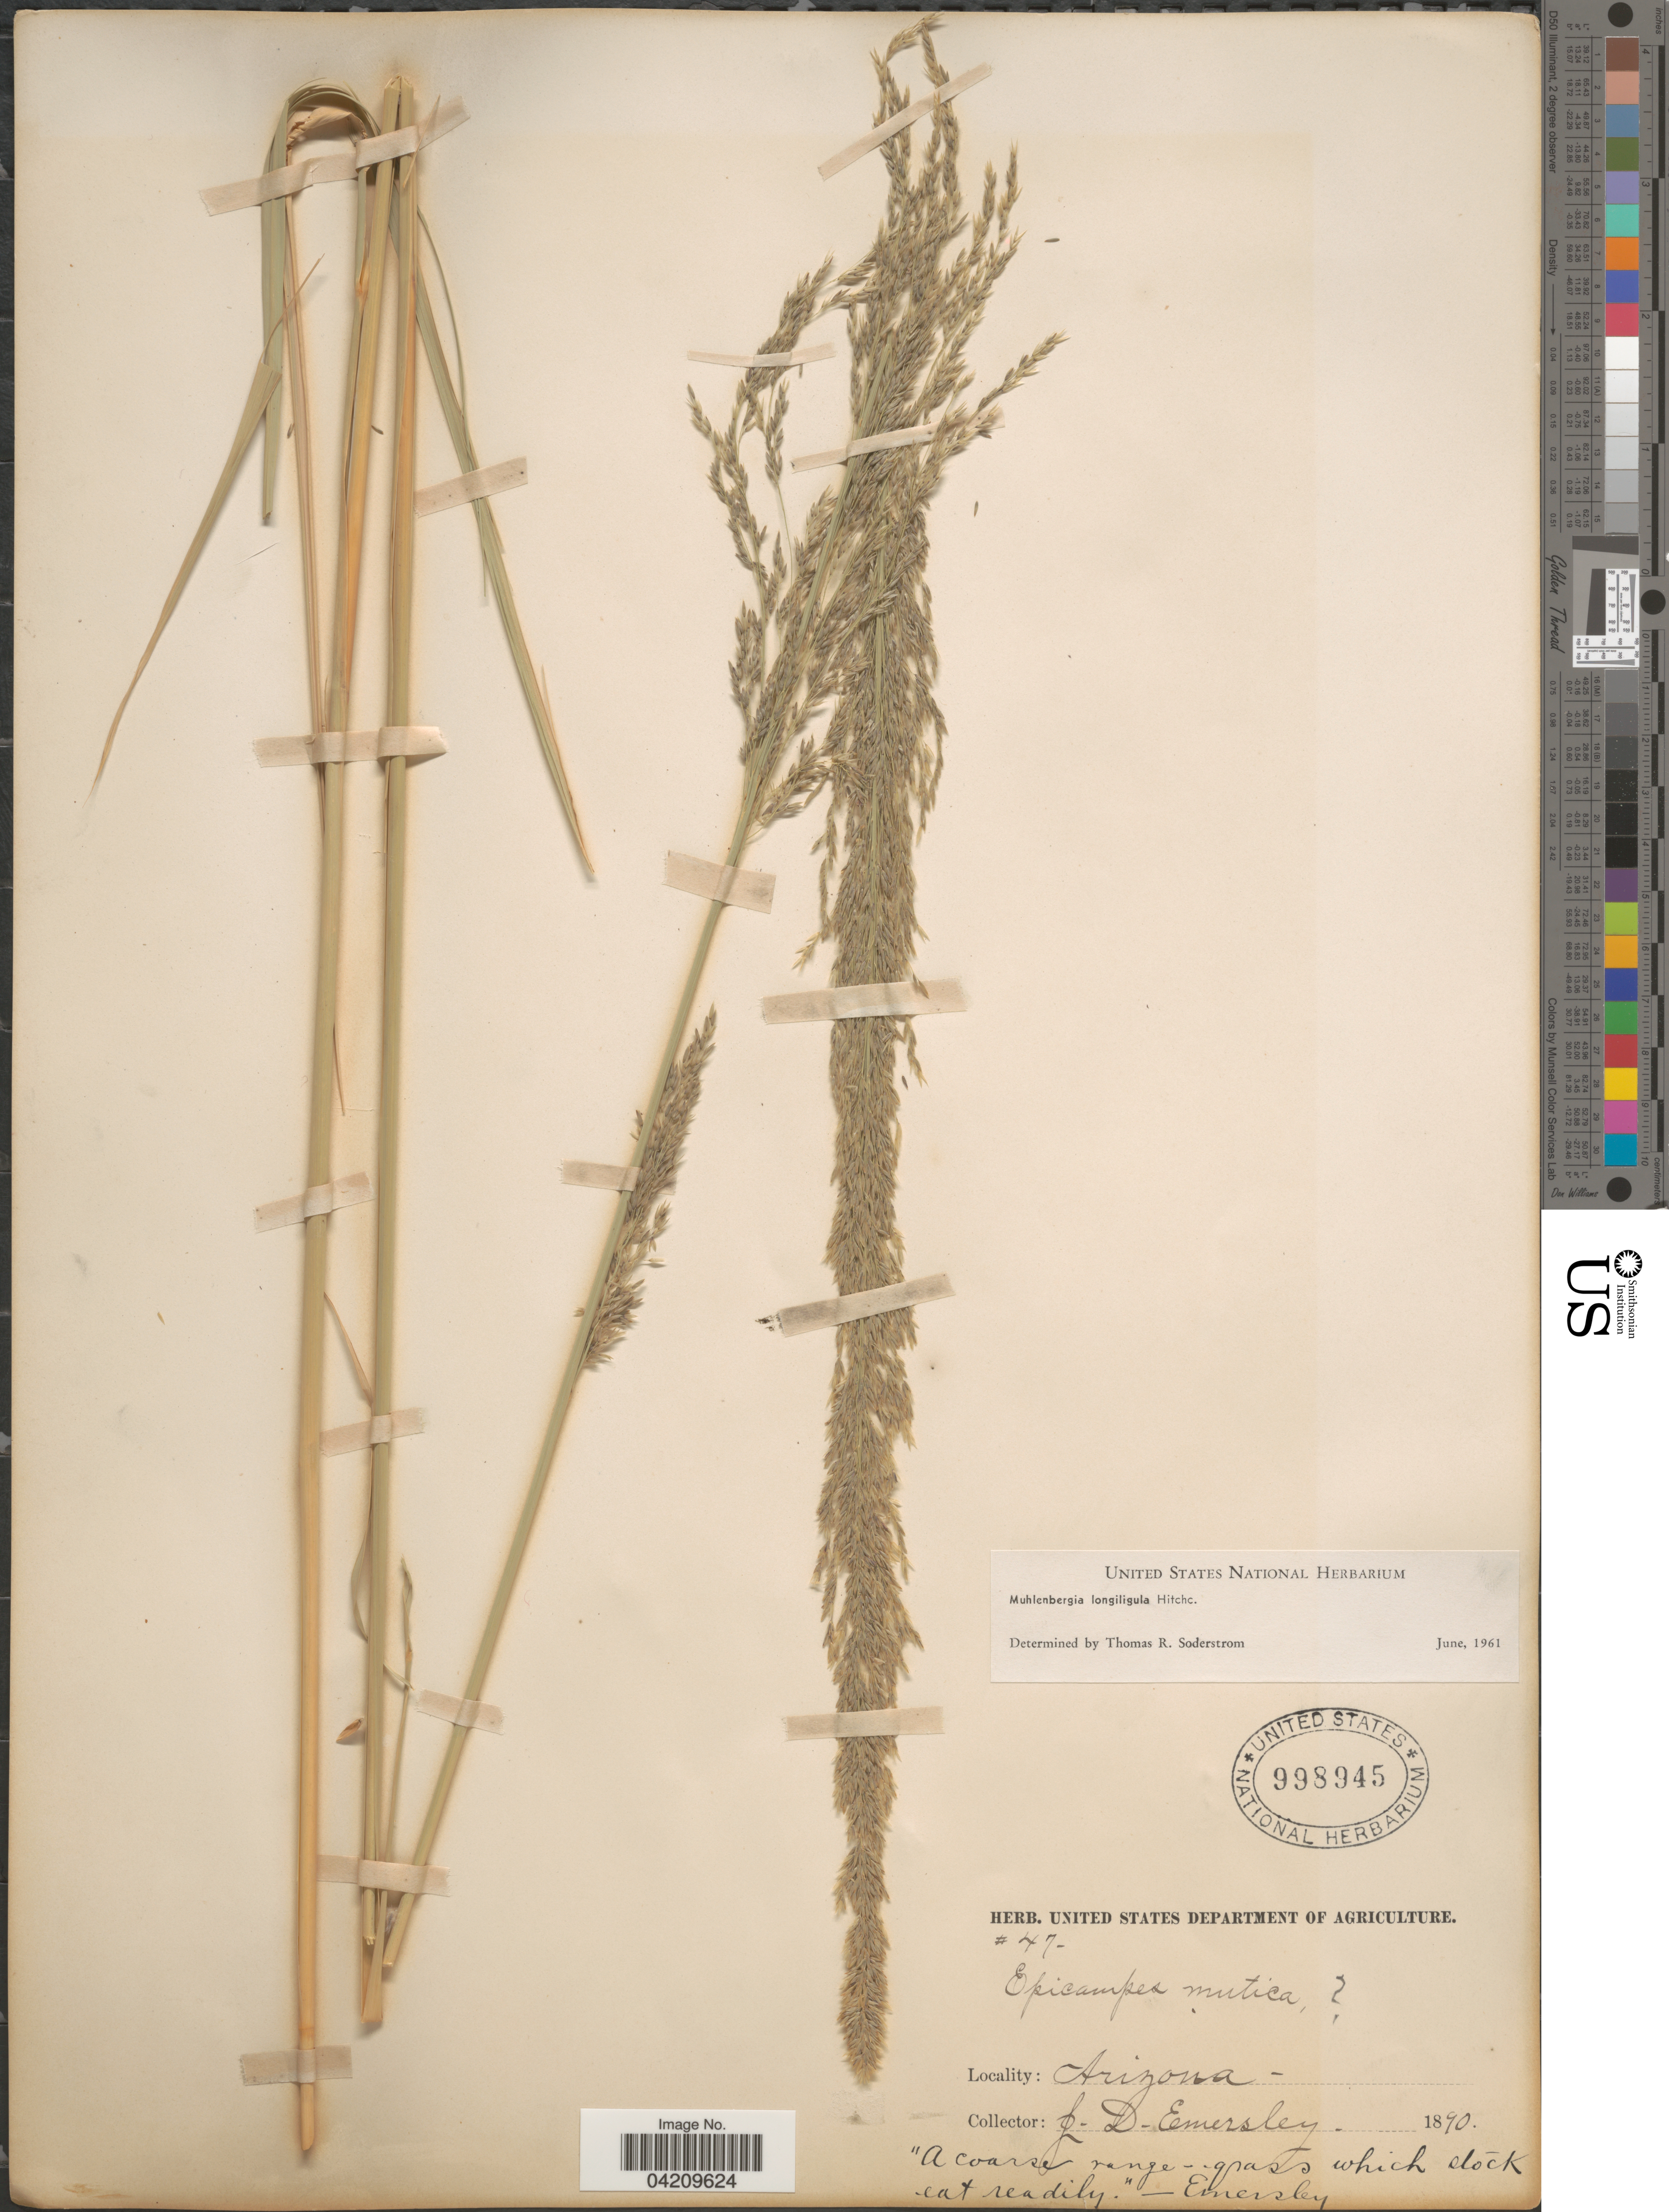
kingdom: Plantae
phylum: Tracheophyta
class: Liliopsida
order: Poales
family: Poaceae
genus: Muhlenbergia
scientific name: Muhlenbergia longiligula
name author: Hitchc.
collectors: J. Emersley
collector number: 47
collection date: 1890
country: United States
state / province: Arizona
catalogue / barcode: US 998945